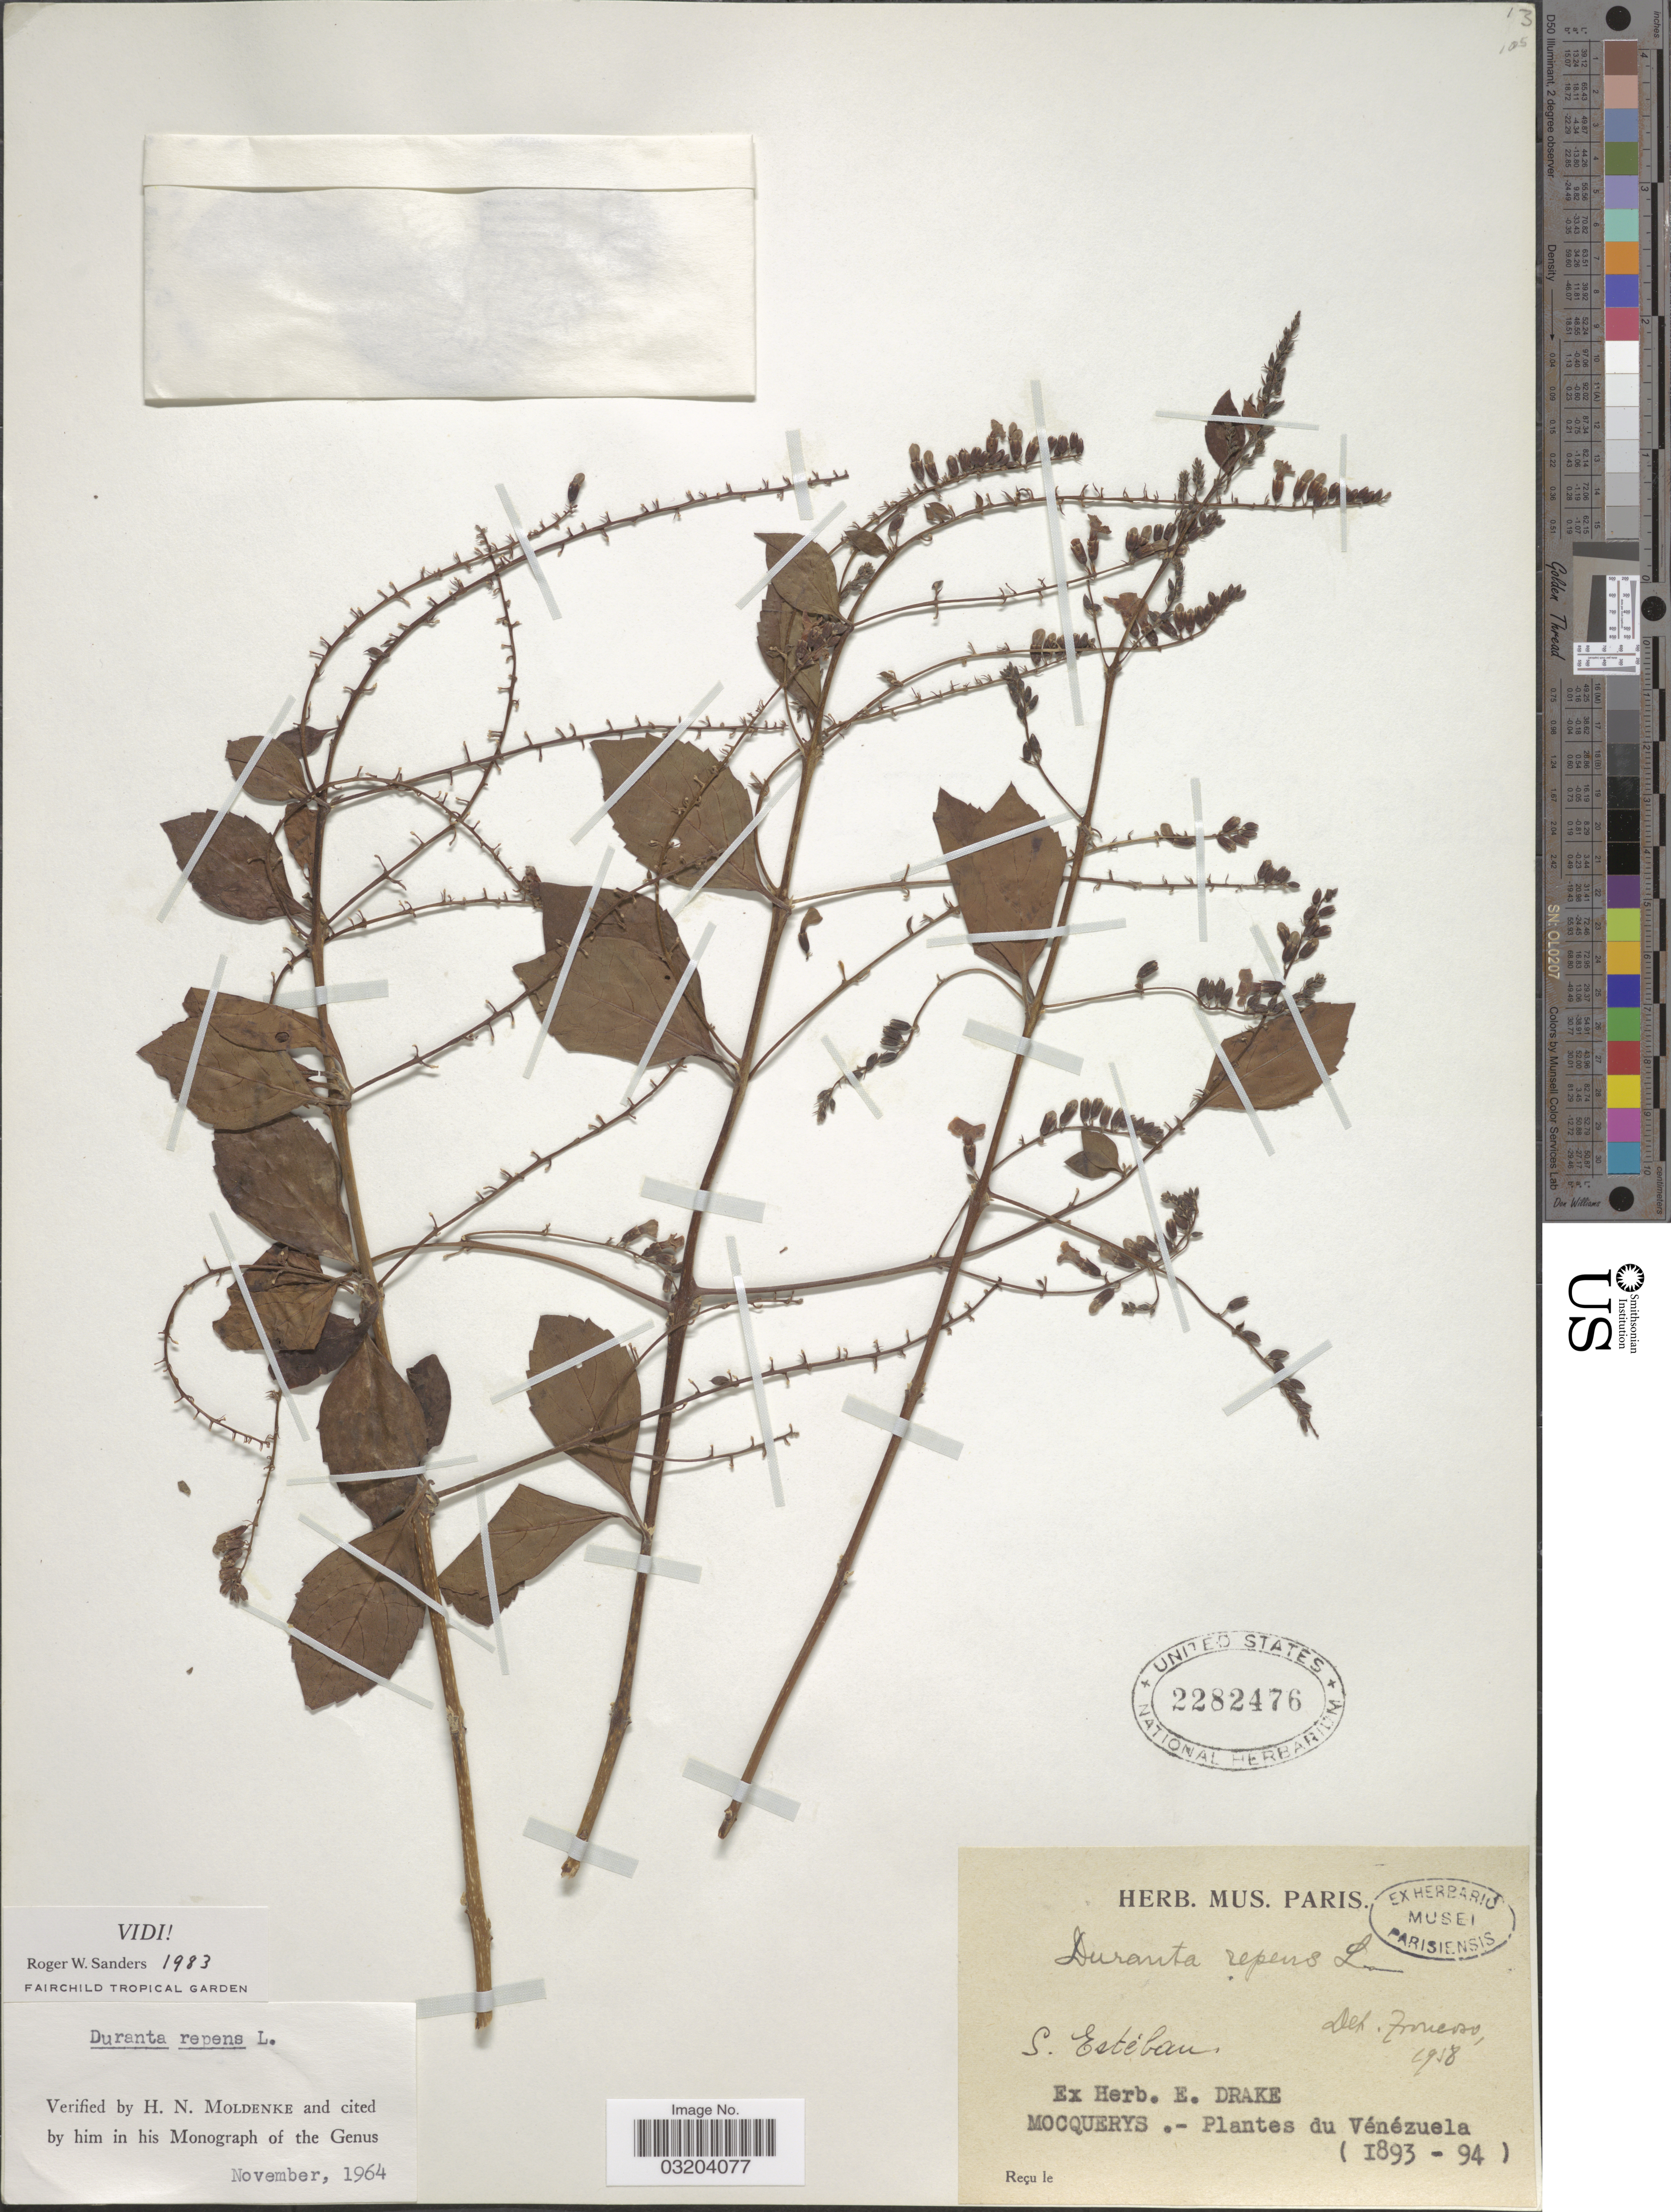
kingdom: Plantae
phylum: Tracheophyta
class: Magnoliopsida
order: Lamiales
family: Verbenaceae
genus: Duranta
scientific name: Duranta erecta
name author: L.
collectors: A. Mocquerys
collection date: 1893/1894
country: Venezuela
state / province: Carabobo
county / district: Puerto Cabello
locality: San Esteban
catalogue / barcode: US 2282476